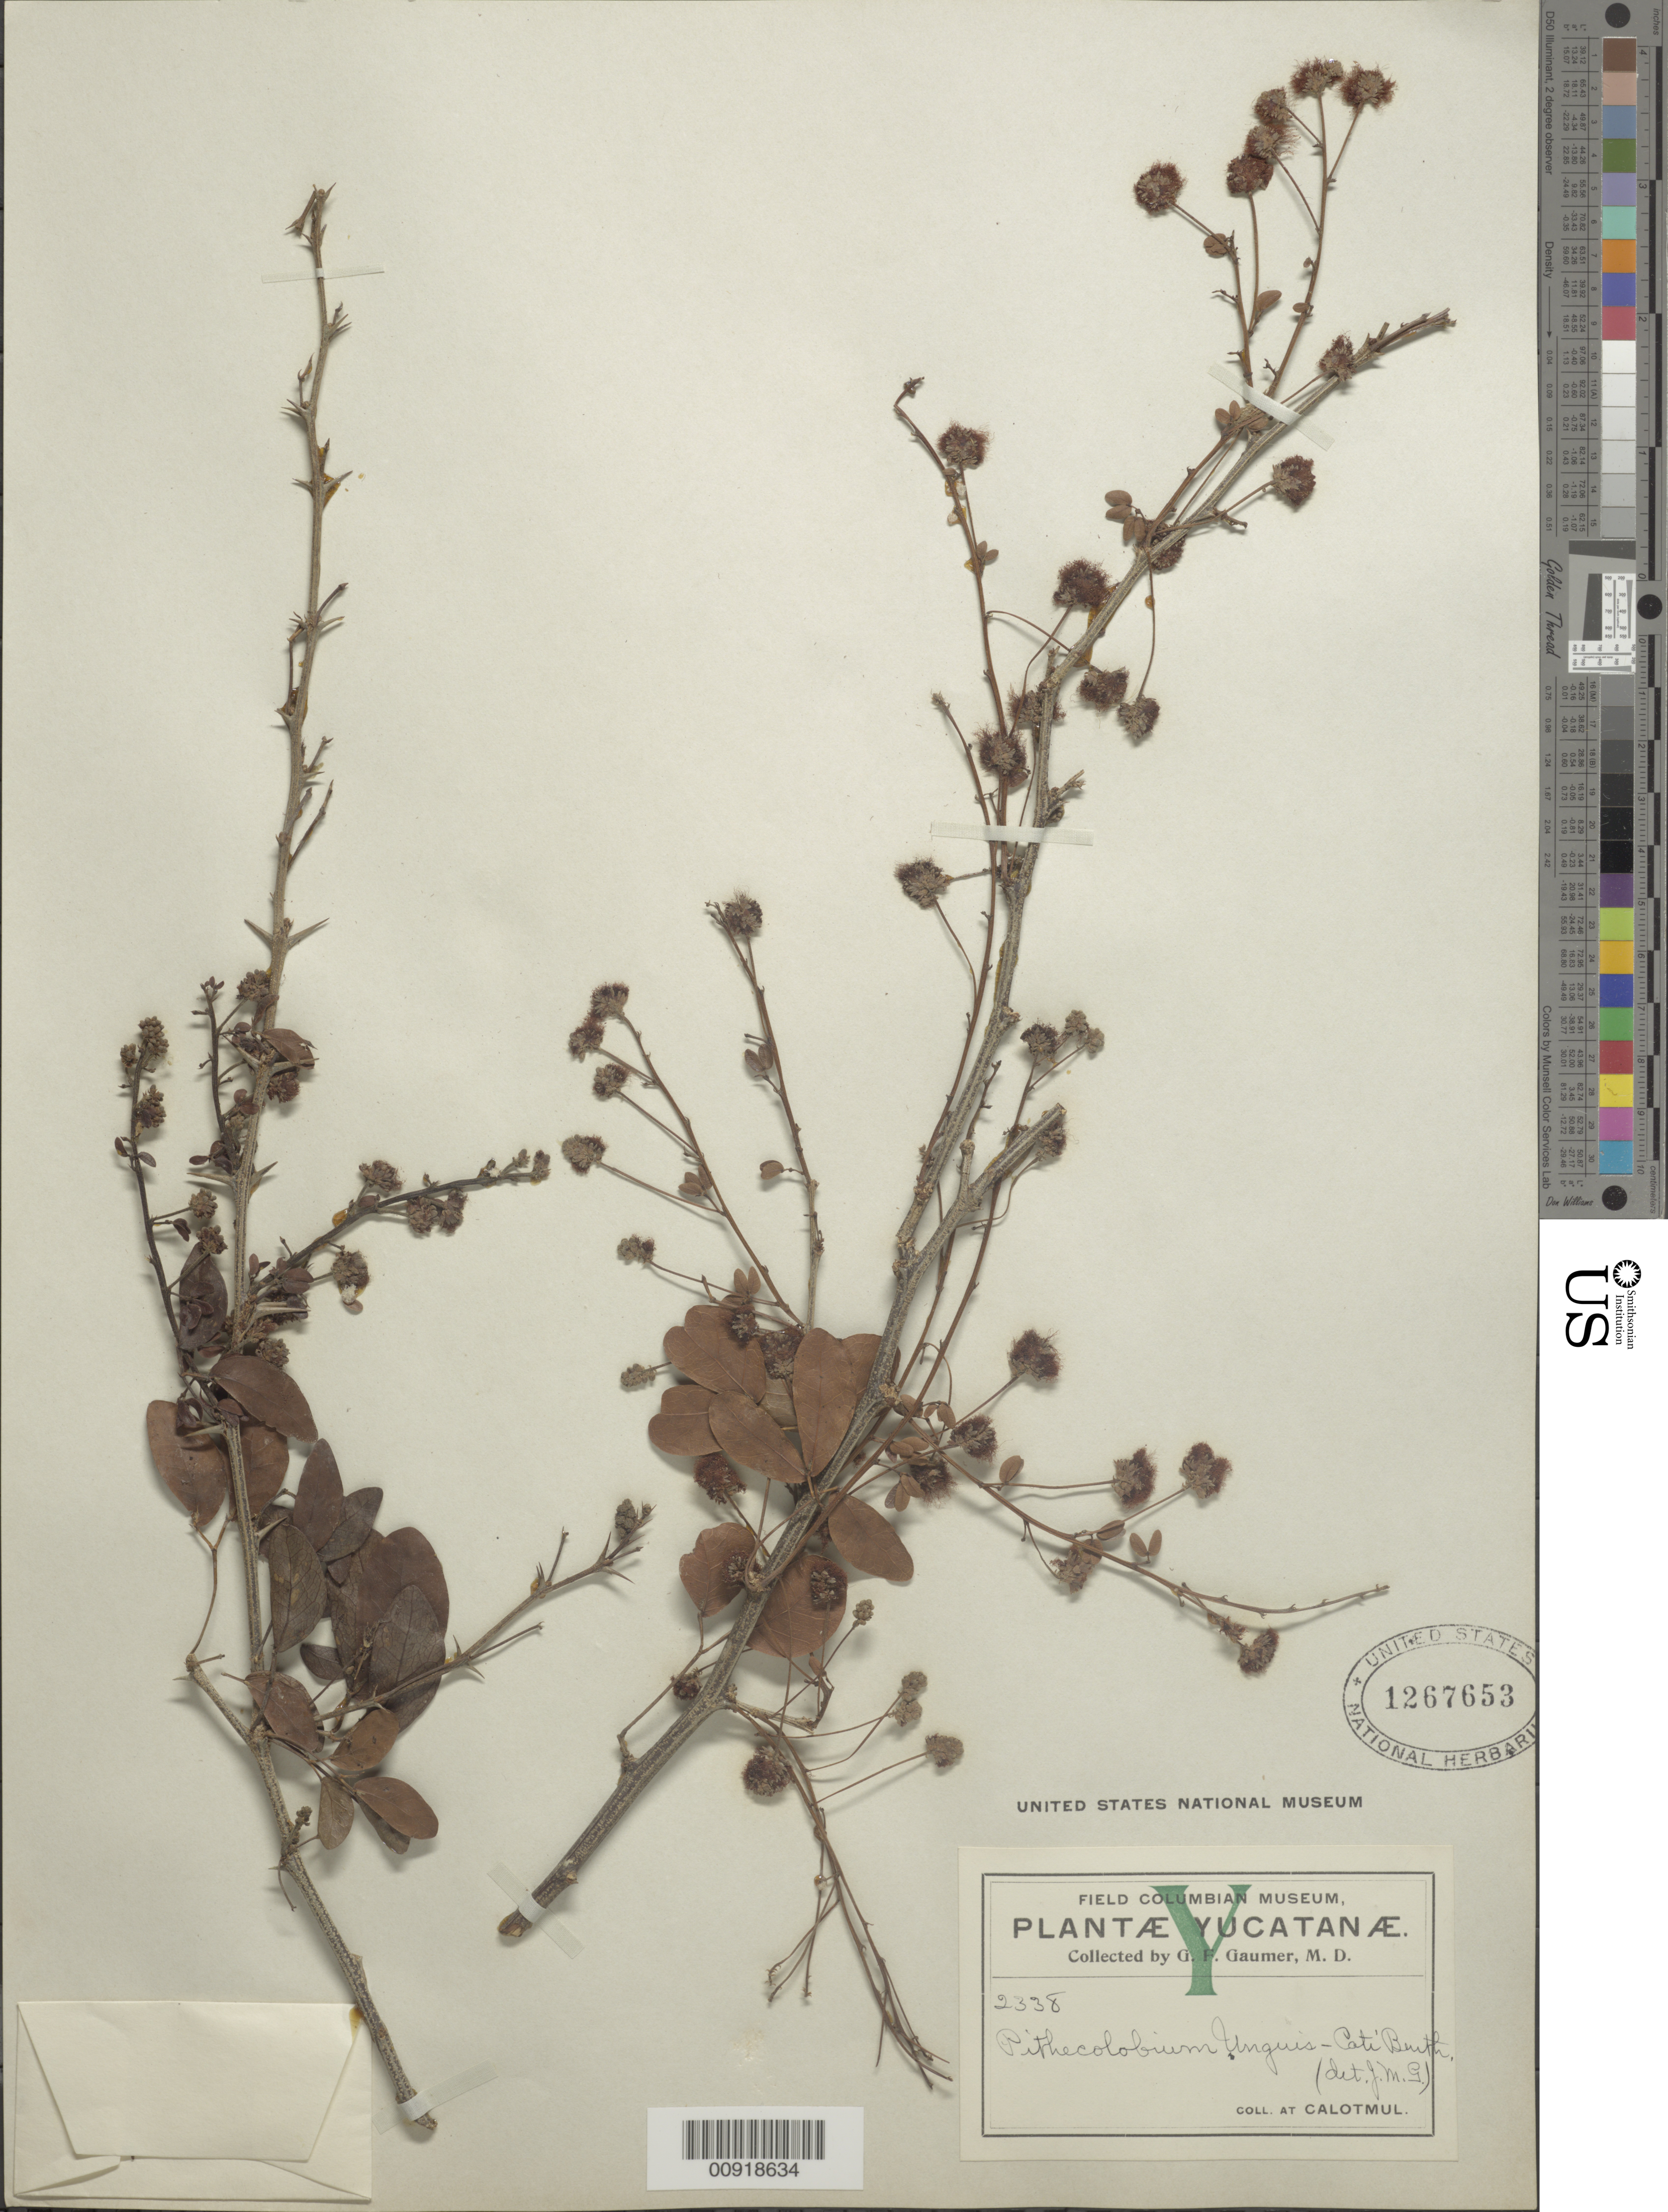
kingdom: Plantae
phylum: Tracheophyta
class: Magnoliopsida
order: Fabales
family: Fabaceae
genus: Pithecellobium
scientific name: Pithecellobium unguis-cati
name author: (L.) Benth.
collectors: G. F. Gaumer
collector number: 2338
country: Mexico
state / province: Yucatán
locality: Calotmul .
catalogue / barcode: US 1267653